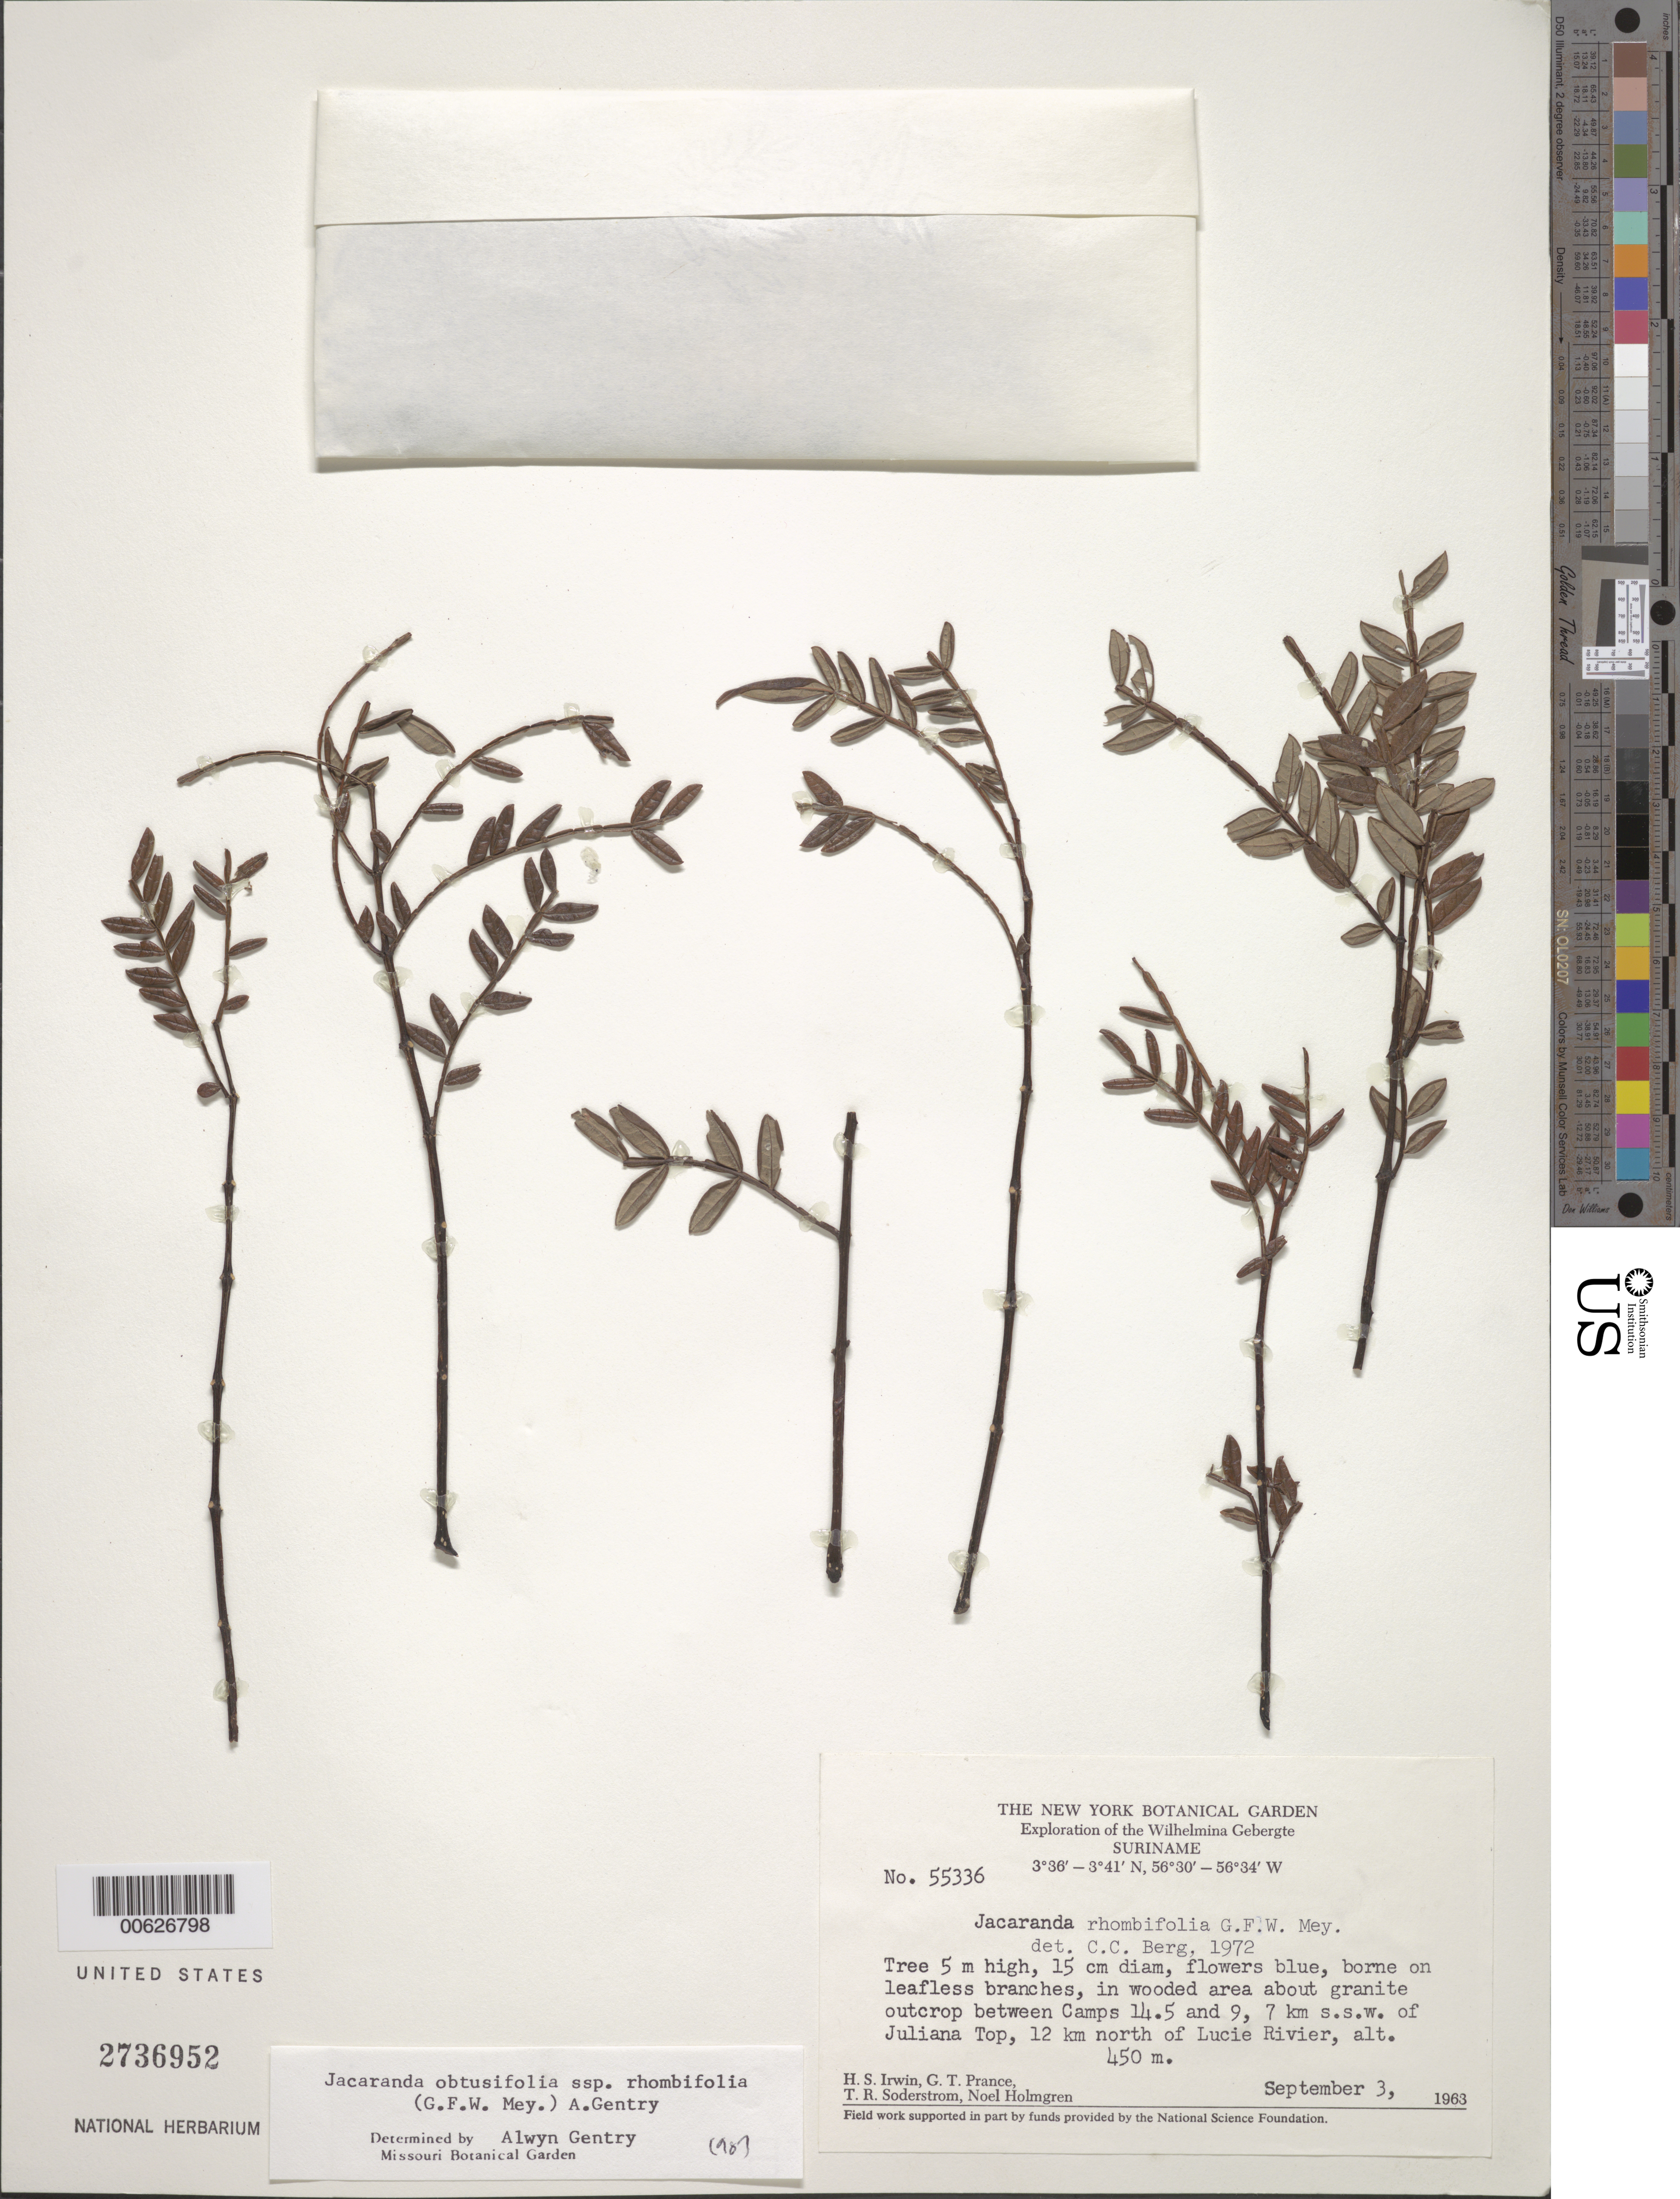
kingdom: Plantae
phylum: Tracheophyta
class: Magnoliopsida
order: Lamiales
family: Bignoniaceae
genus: Jacaranda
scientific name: Jacaranda obtusifolia subsp. rhombifolia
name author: (G. Mey.) A.H. Gentry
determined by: Gentry, A. H.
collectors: H. Irwin, G. T. Prance, T. R. Soderstrom & N. H. Holmgren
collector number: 55336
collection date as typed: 3-Sep-63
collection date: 1963-09-03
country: Suriname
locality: Juliana Top, 7 km SSW of, 12 km N of Lucie R., Wilhelmina Gebergte; between Camps 14.5 and 9.7 km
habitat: Wooded area about granite outcrop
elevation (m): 450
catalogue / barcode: US 2736952